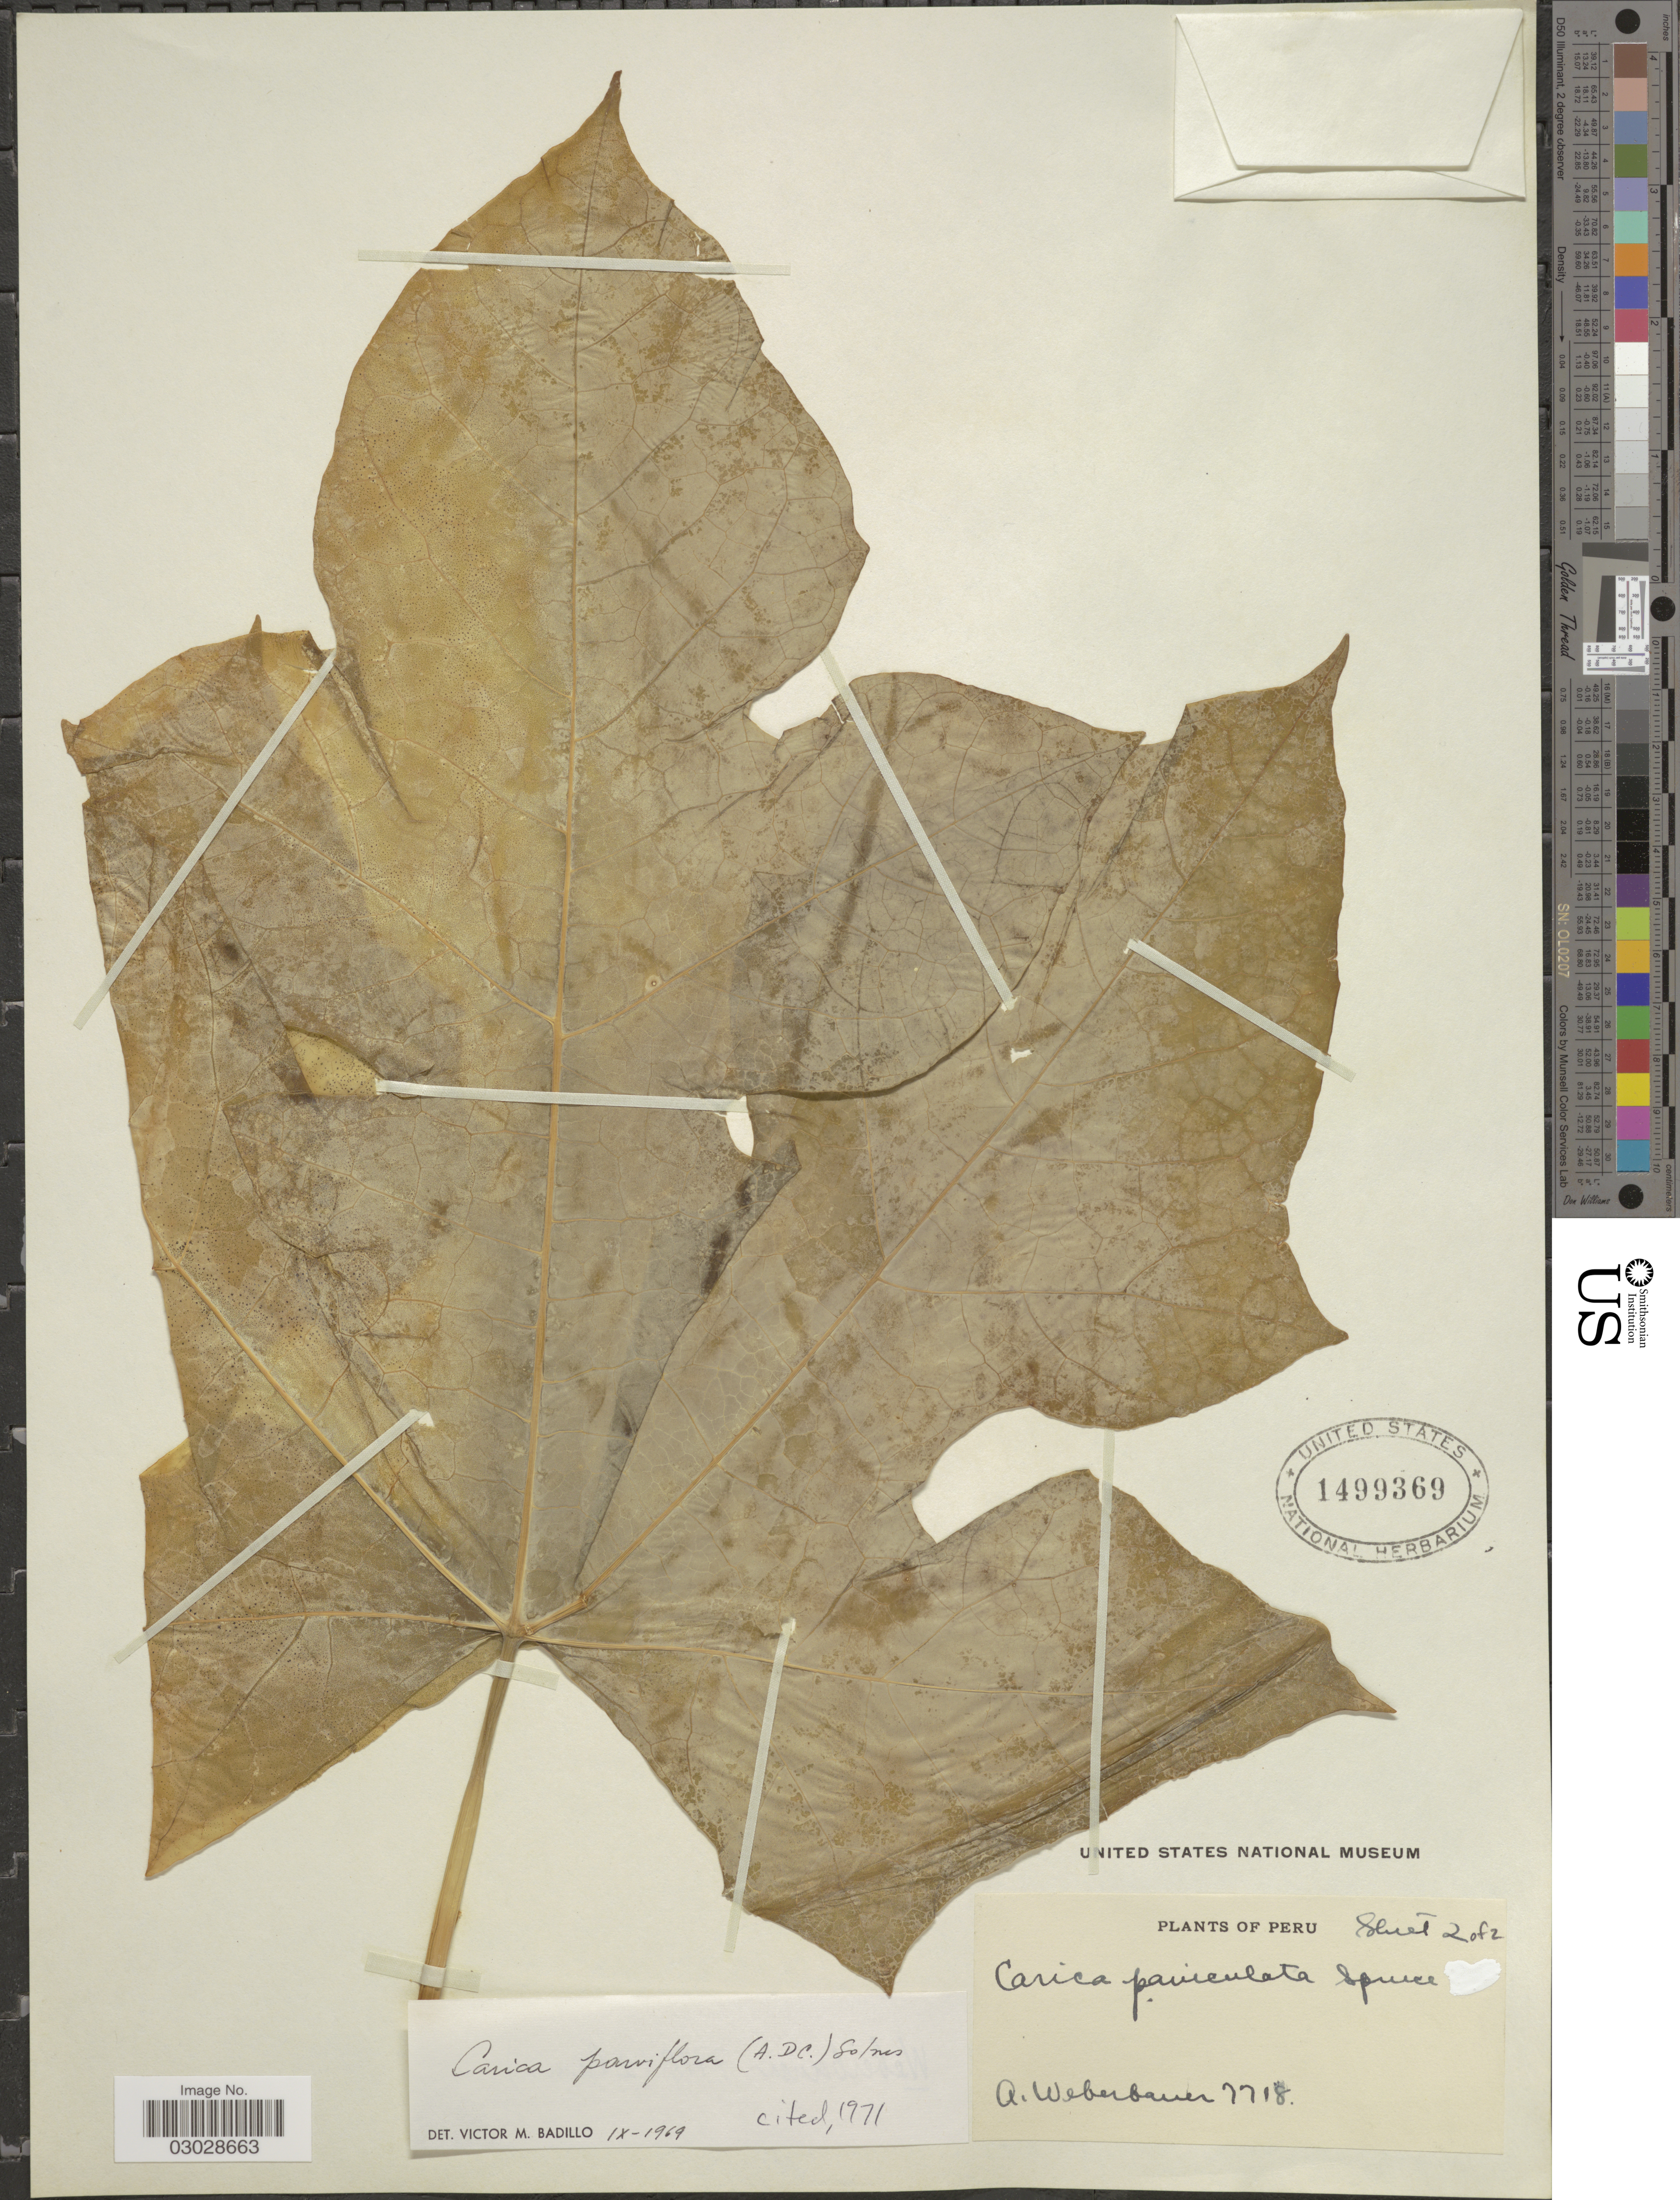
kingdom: Plantae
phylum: Tracheophyta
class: Magnoliopsida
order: Brassicales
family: Caricaceae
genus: Vasconcellea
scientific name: Vasconcellea parviflora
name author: A. DC.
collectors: A. Weberbauer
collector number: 7718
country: Peru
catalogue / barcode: US 1499369